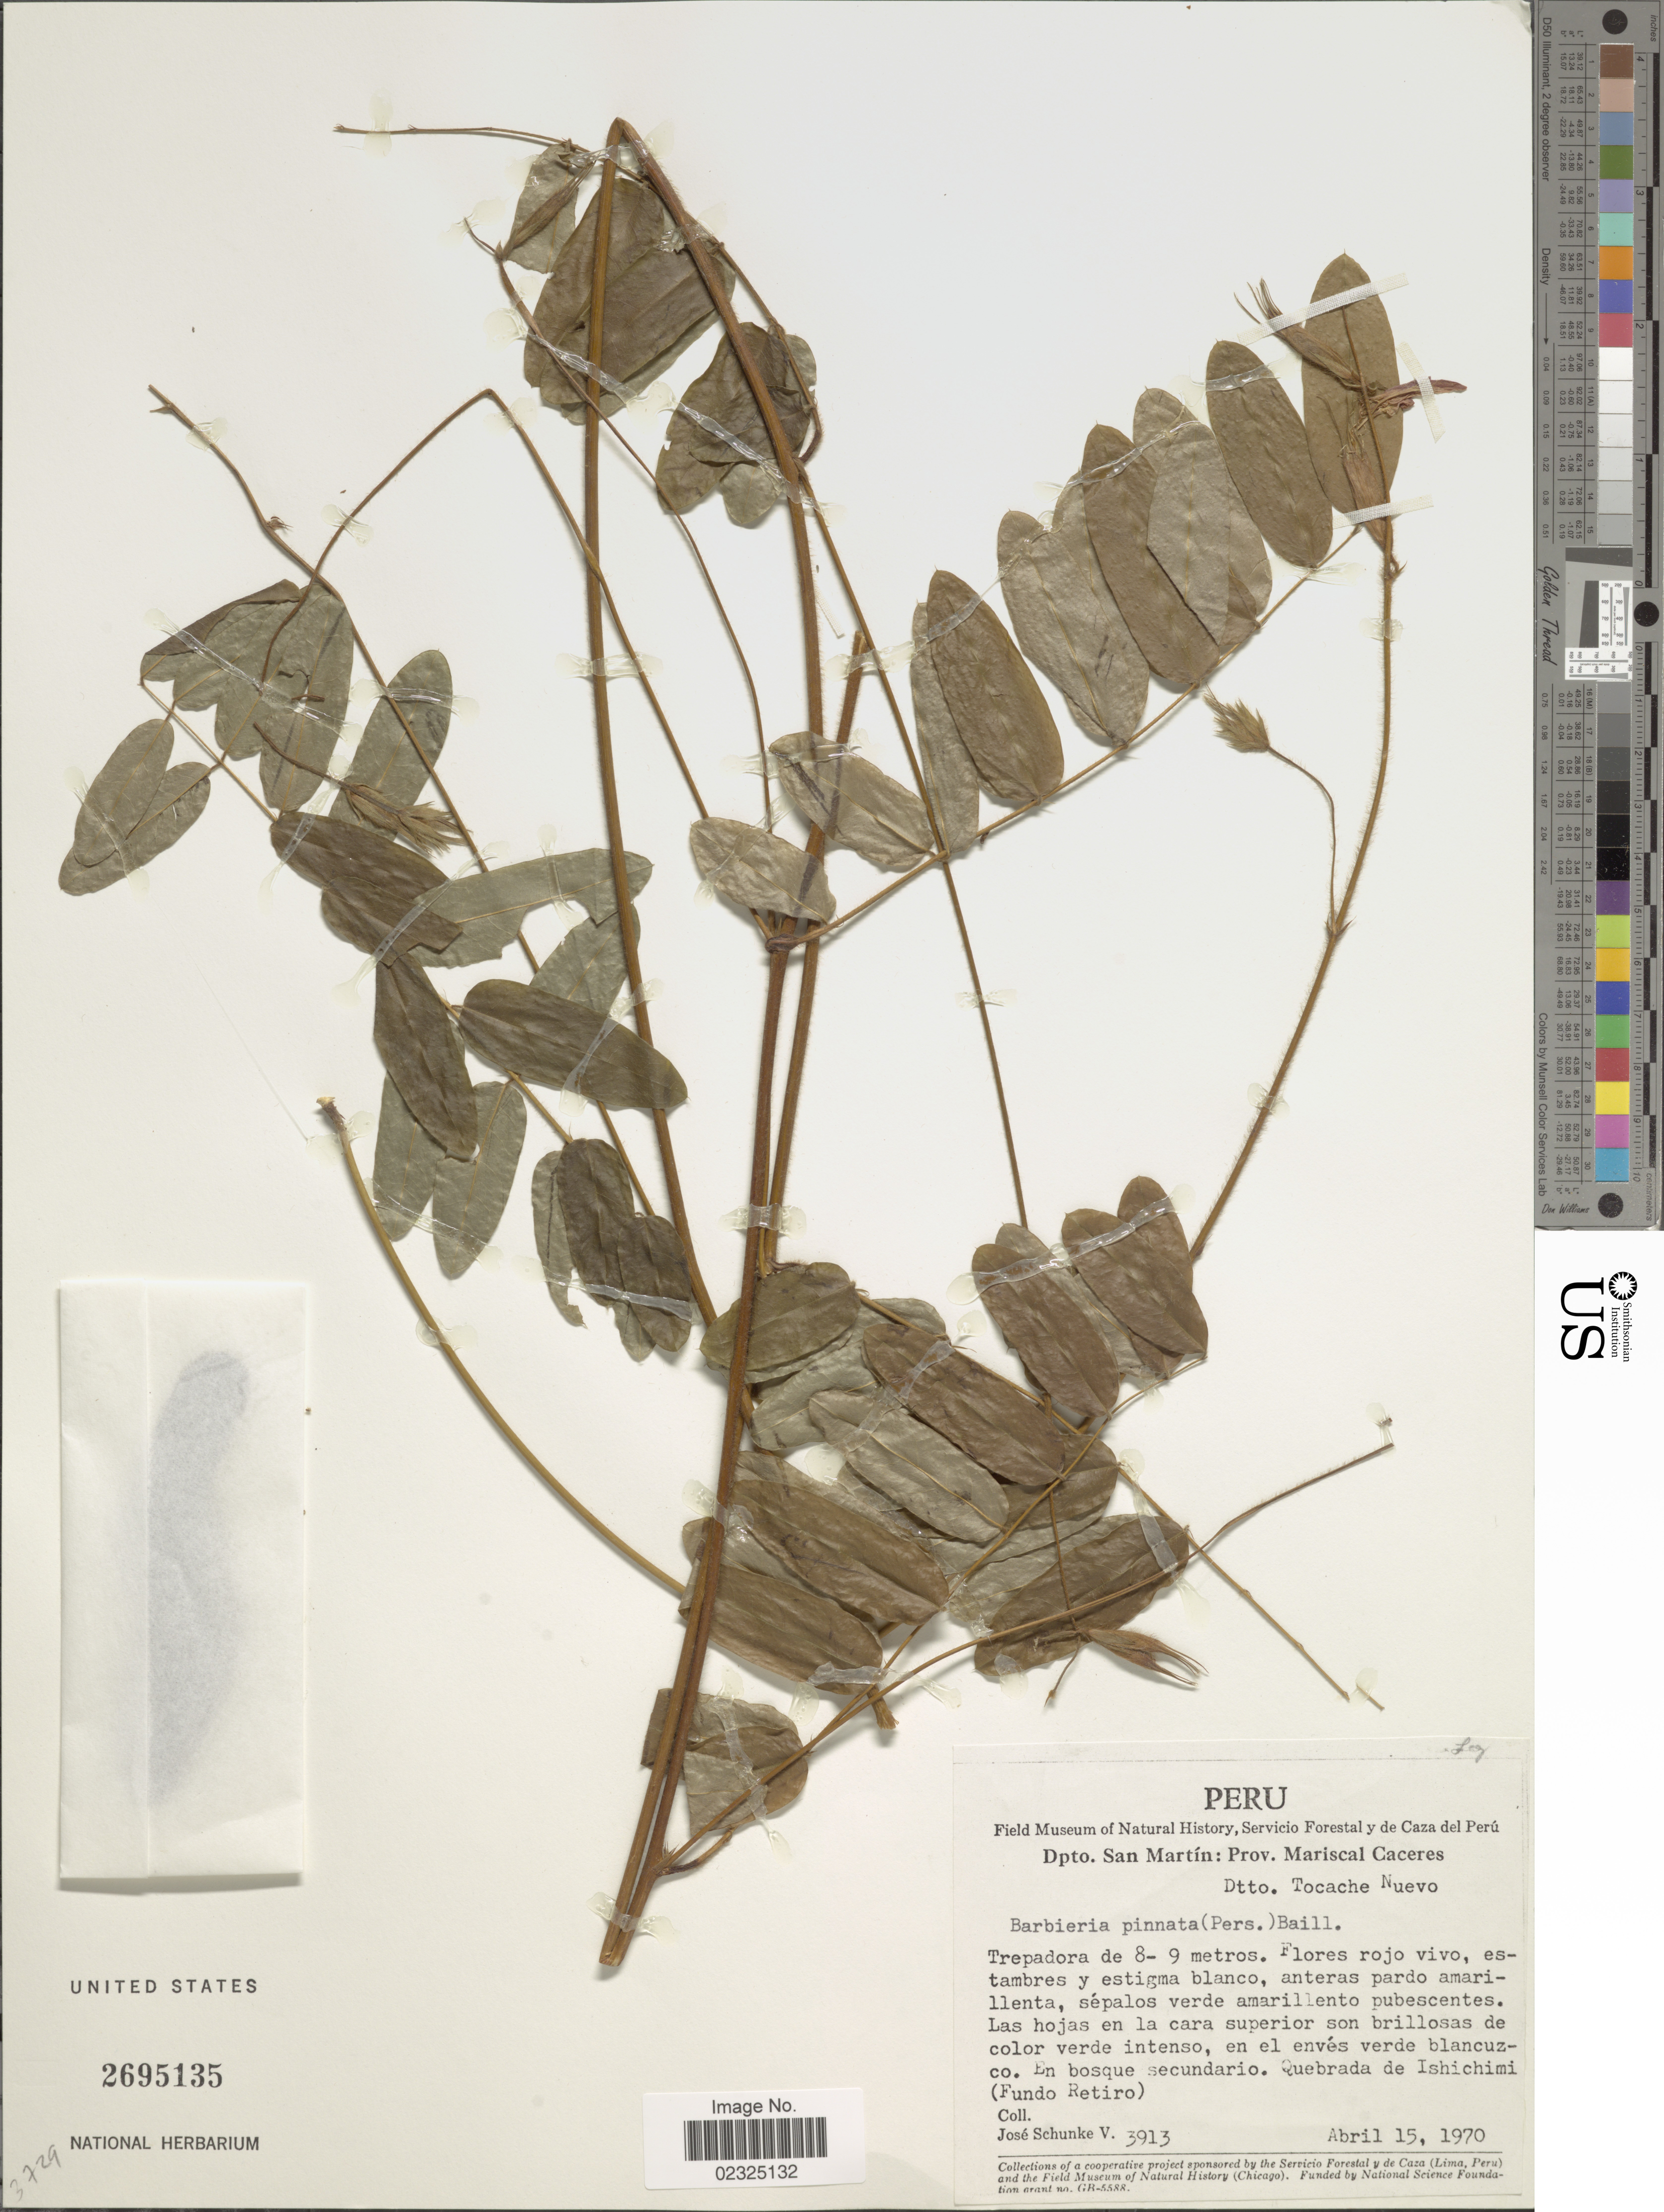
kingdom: Plantae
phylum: Tracheophyta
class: Magnoliopsida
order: Fabales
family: Fabaceae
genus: Barbieria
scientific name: Barbieria sp.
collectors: J. Schunke Vigo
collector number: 3913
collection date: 1970-04-15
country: Peru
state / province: San Martín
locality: Prov. Mariscal Caceres, Dtto. Tocache Nuevo, en bosque secundario, Quebrada de Ishichimi (Fundo Retiro).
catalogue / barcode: US 2695135